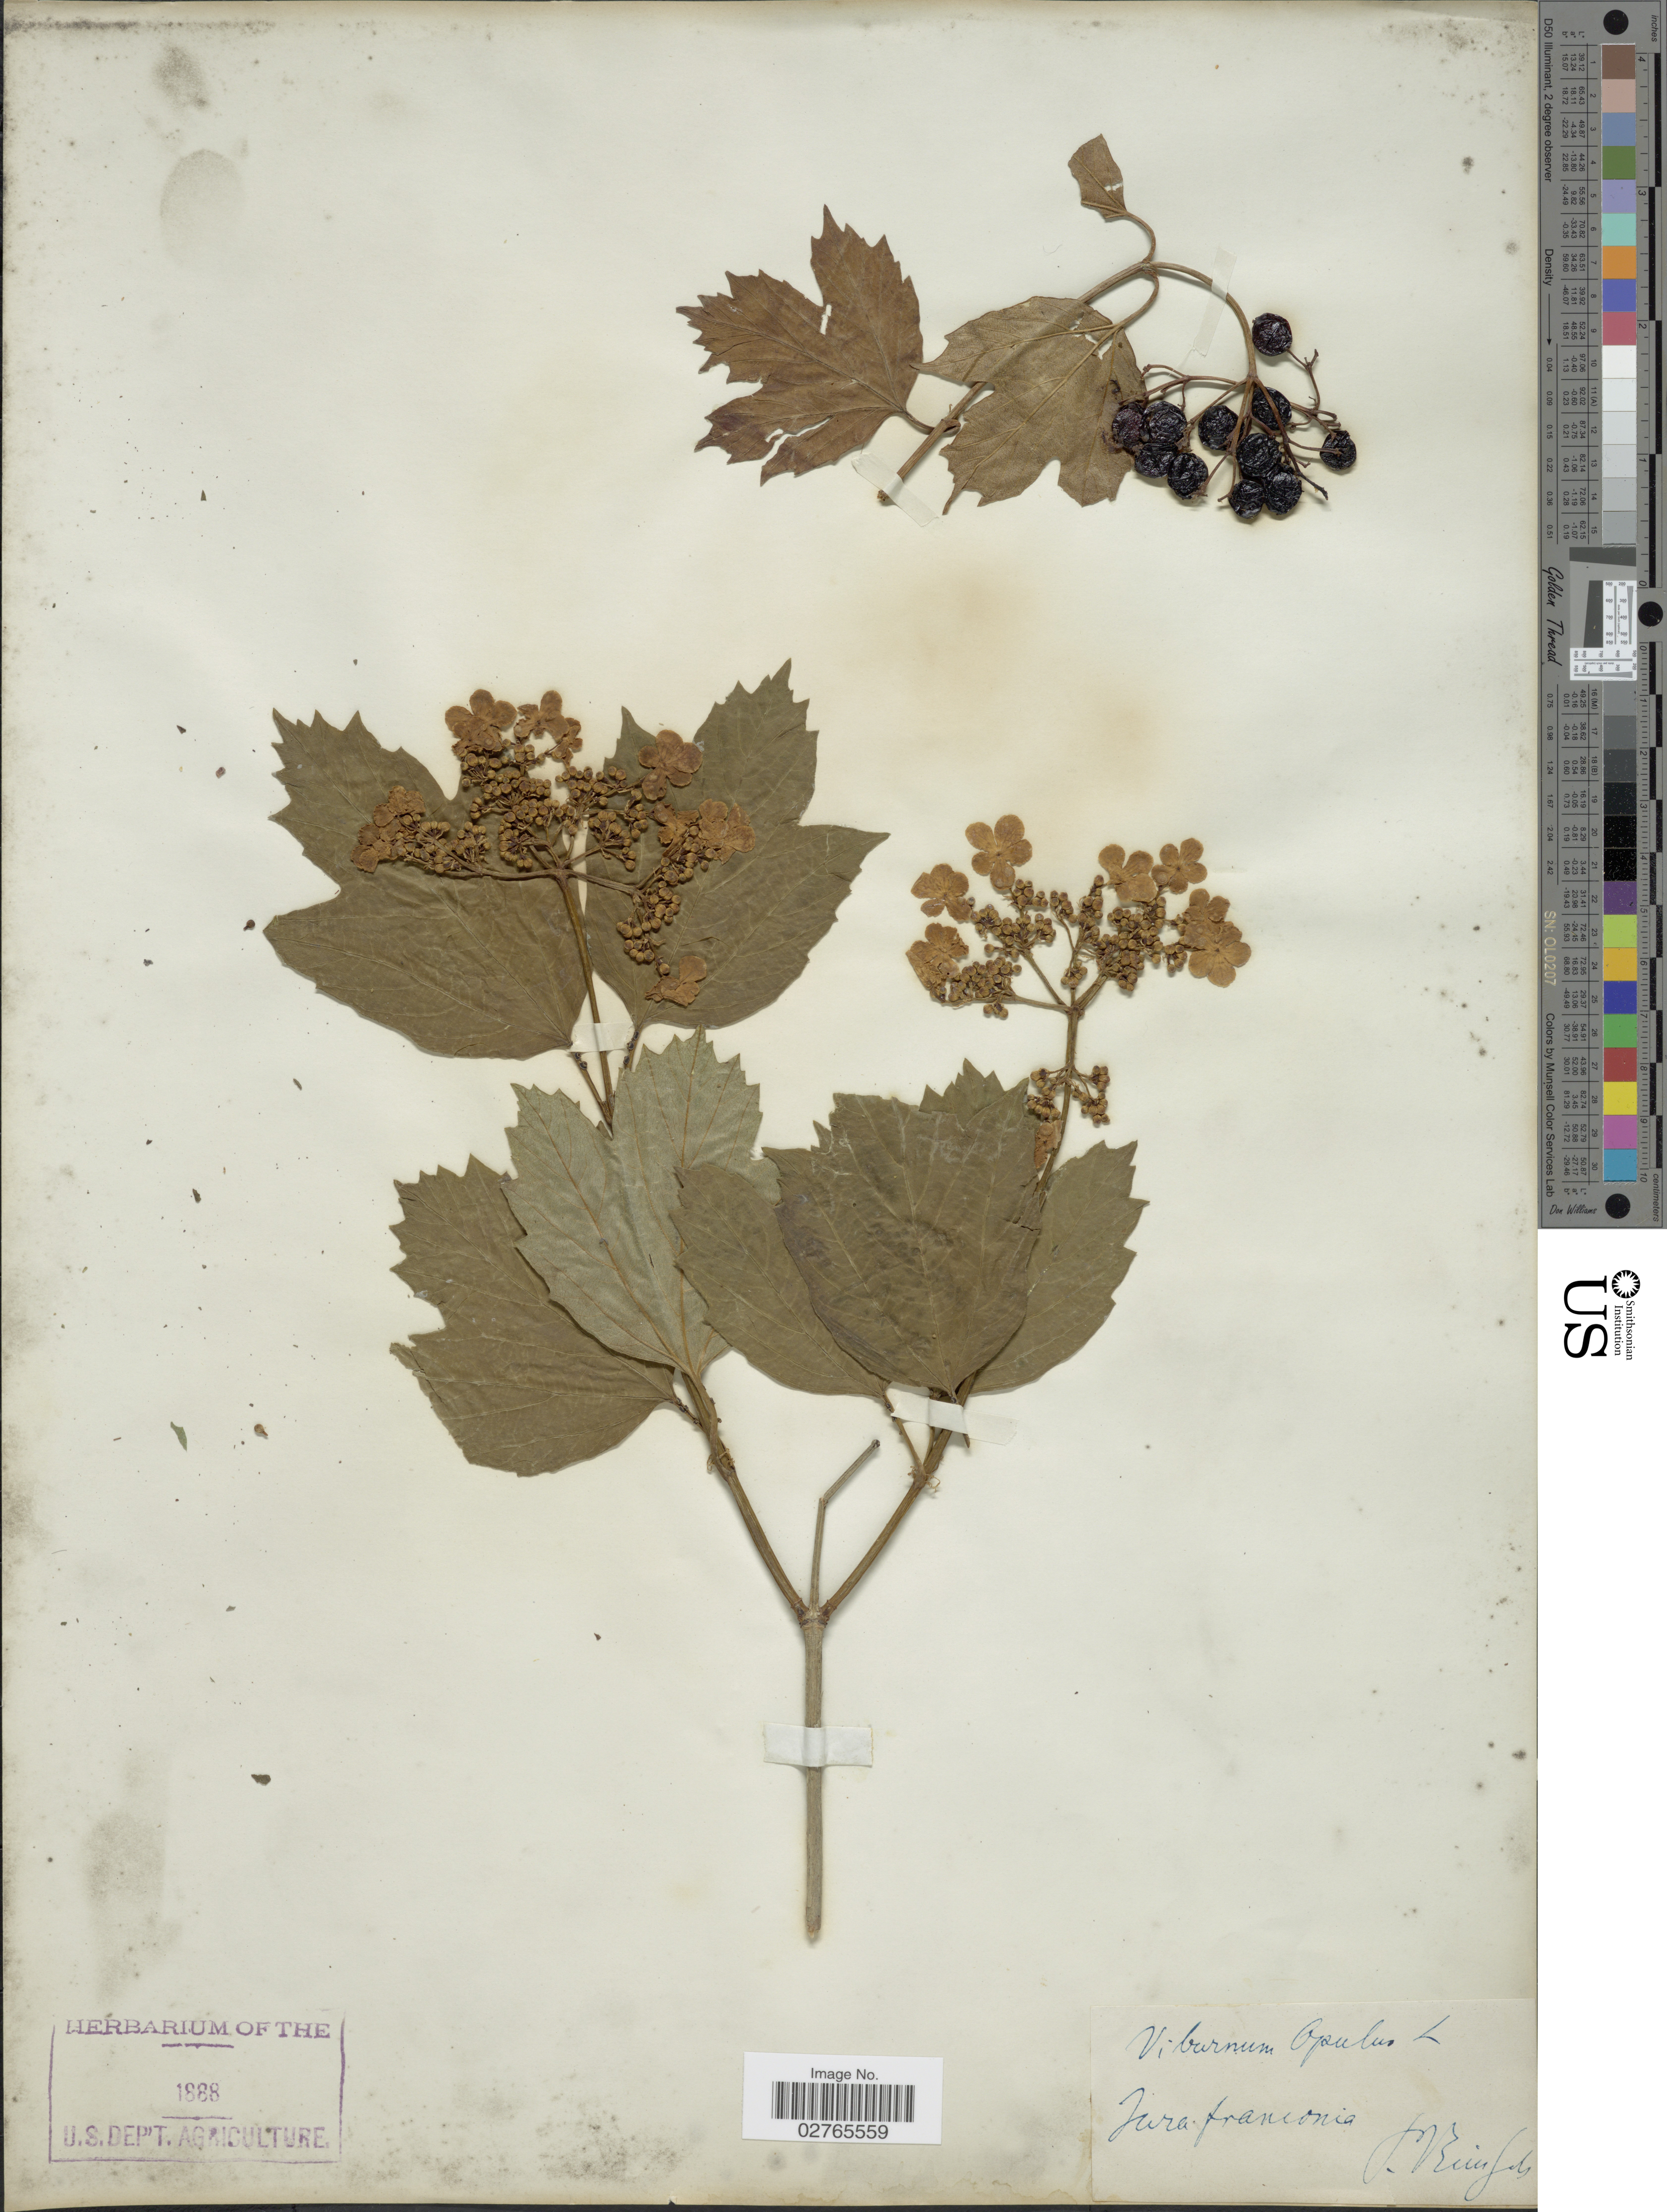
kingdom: Plantae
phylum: Tracheophyta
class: Magnoliopsida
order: Dipsacales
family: Viburnaceae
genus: Viburnum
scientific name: Viburnum opulus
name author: L.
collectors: J. Brinker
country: Germany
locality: Jura franconia.